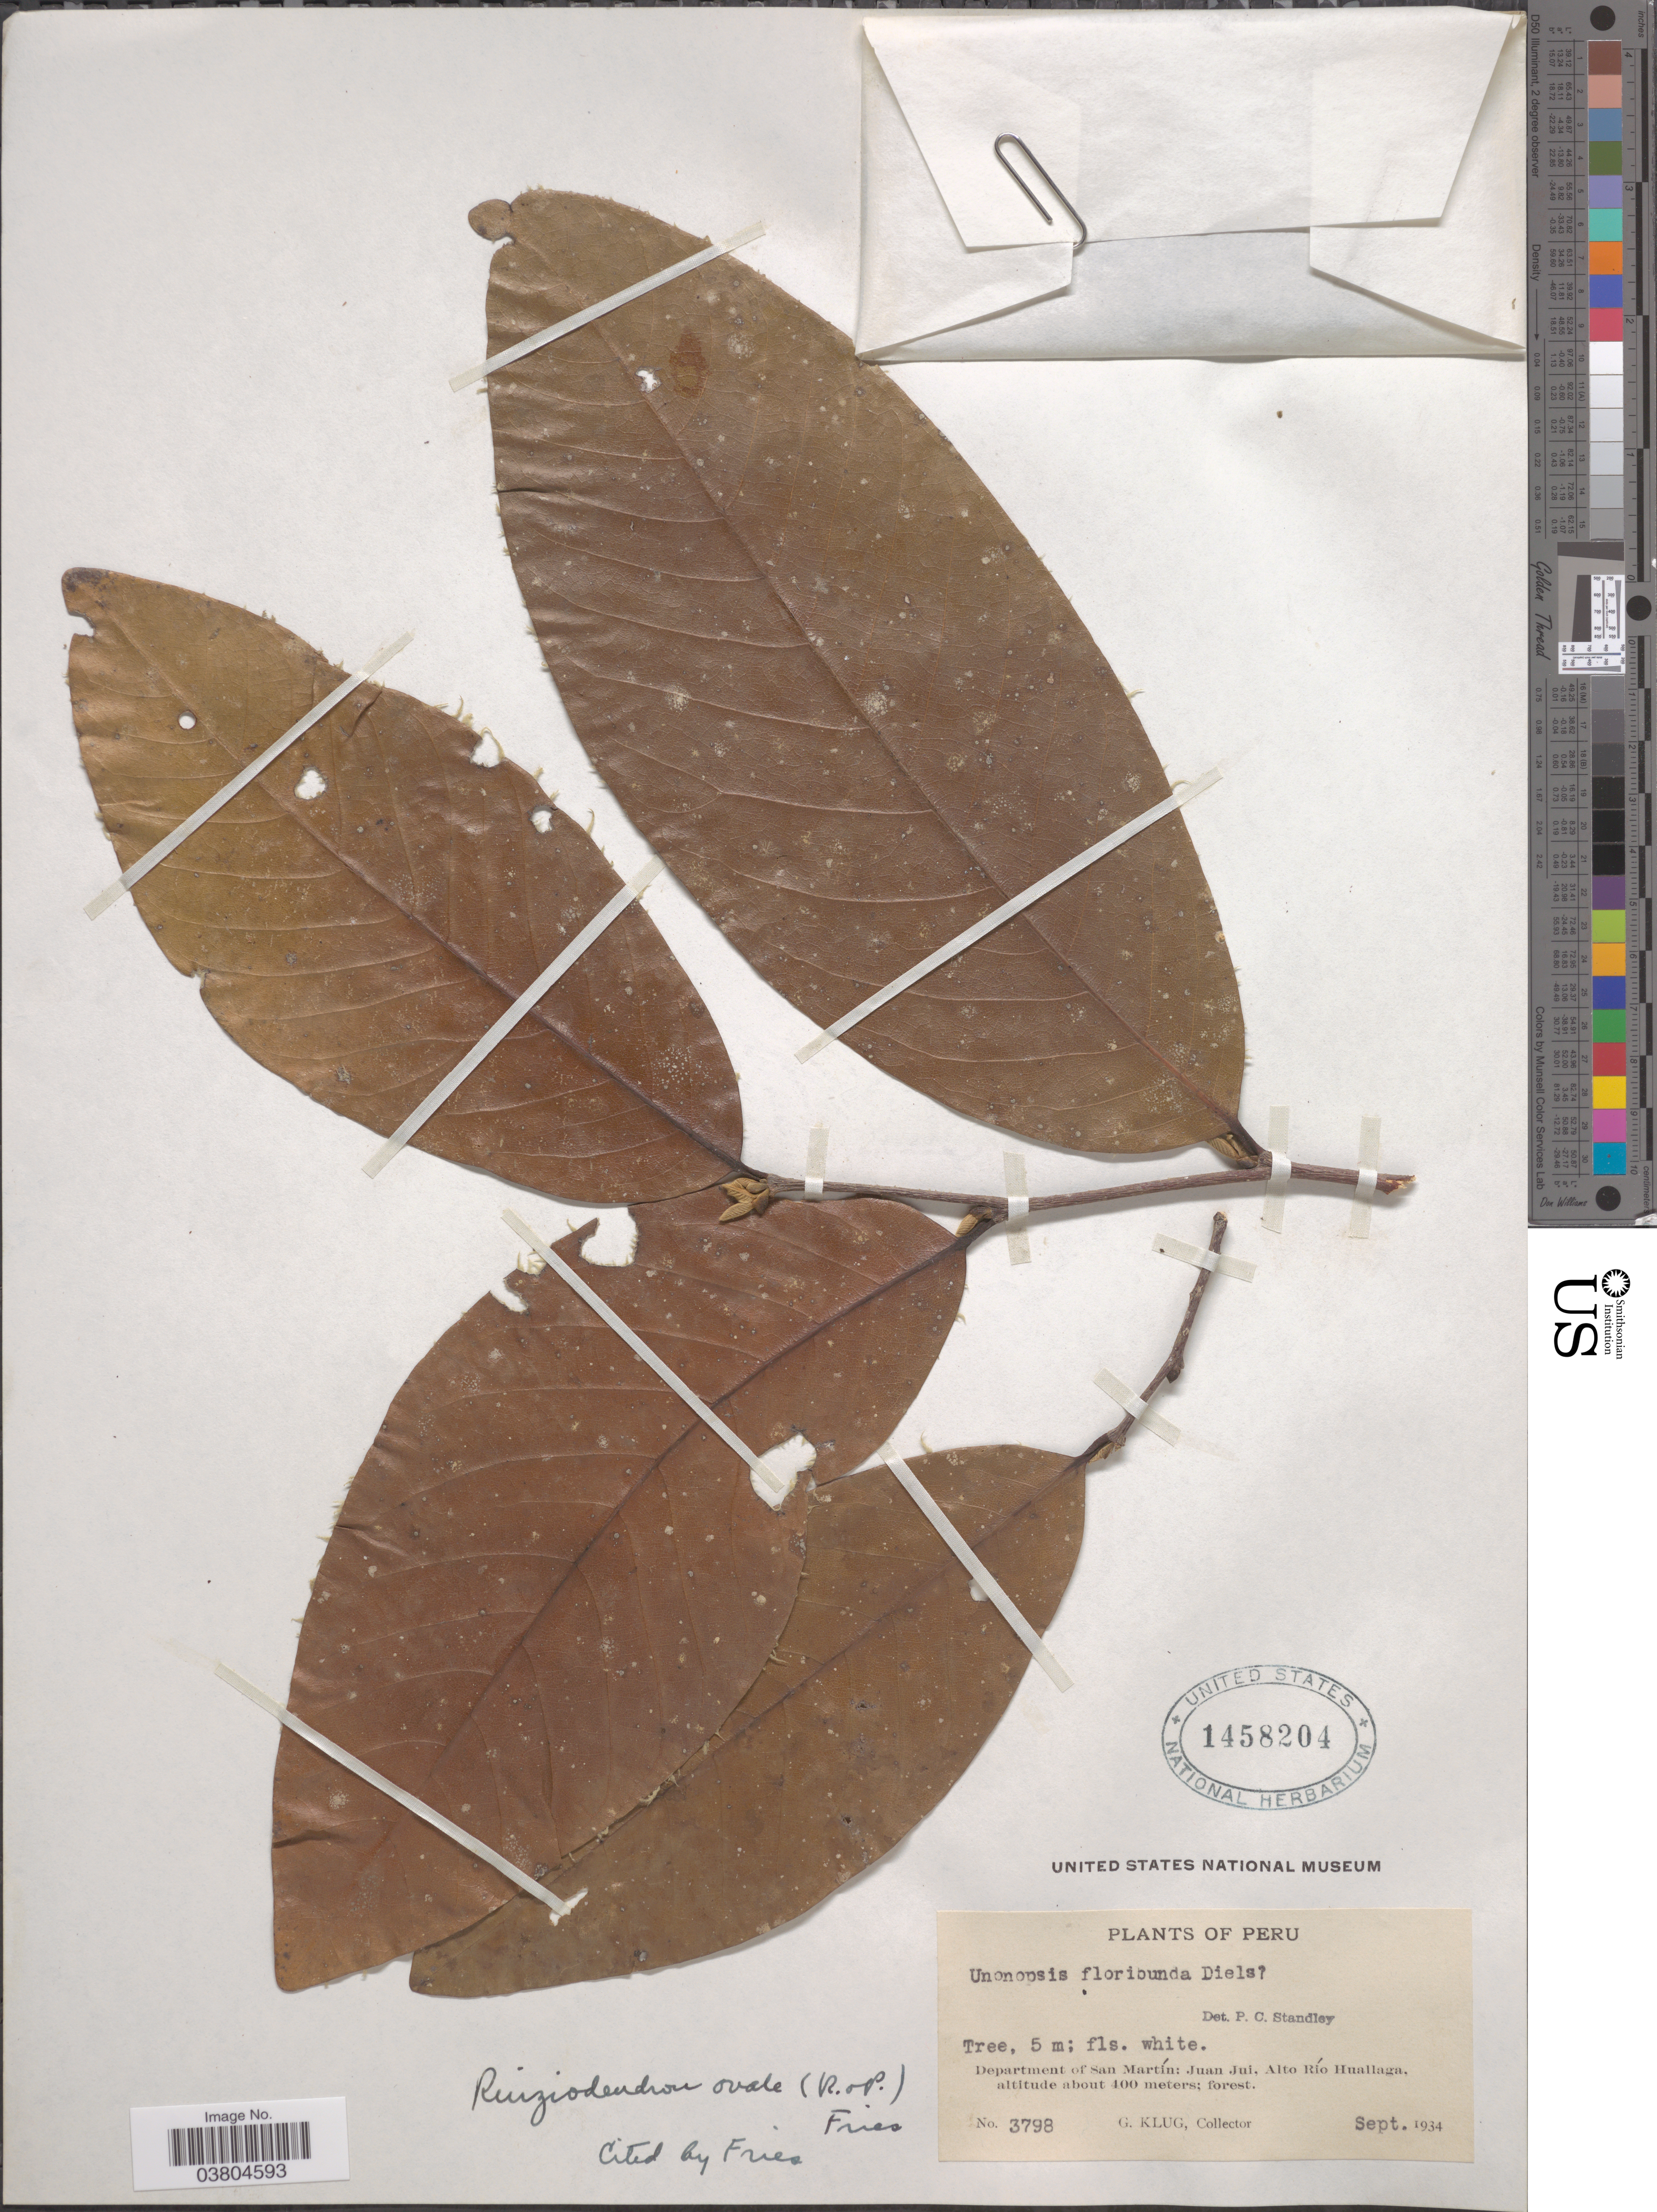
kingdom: Plantae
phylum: Tracheophyta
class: Magnoliopsida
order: Magnoliales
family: Annonaceae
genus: Ruizodendron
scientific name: Ruizodendron ovale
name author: (Ruiz & Pav.) R.E. Fr.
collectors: G. Klug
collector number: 3798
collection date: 1934-09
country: Peru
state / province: San Martín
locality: Department of San Martín: Juan Jui, Alto Río Huallaga.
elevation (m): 400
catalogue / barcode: US 1458204